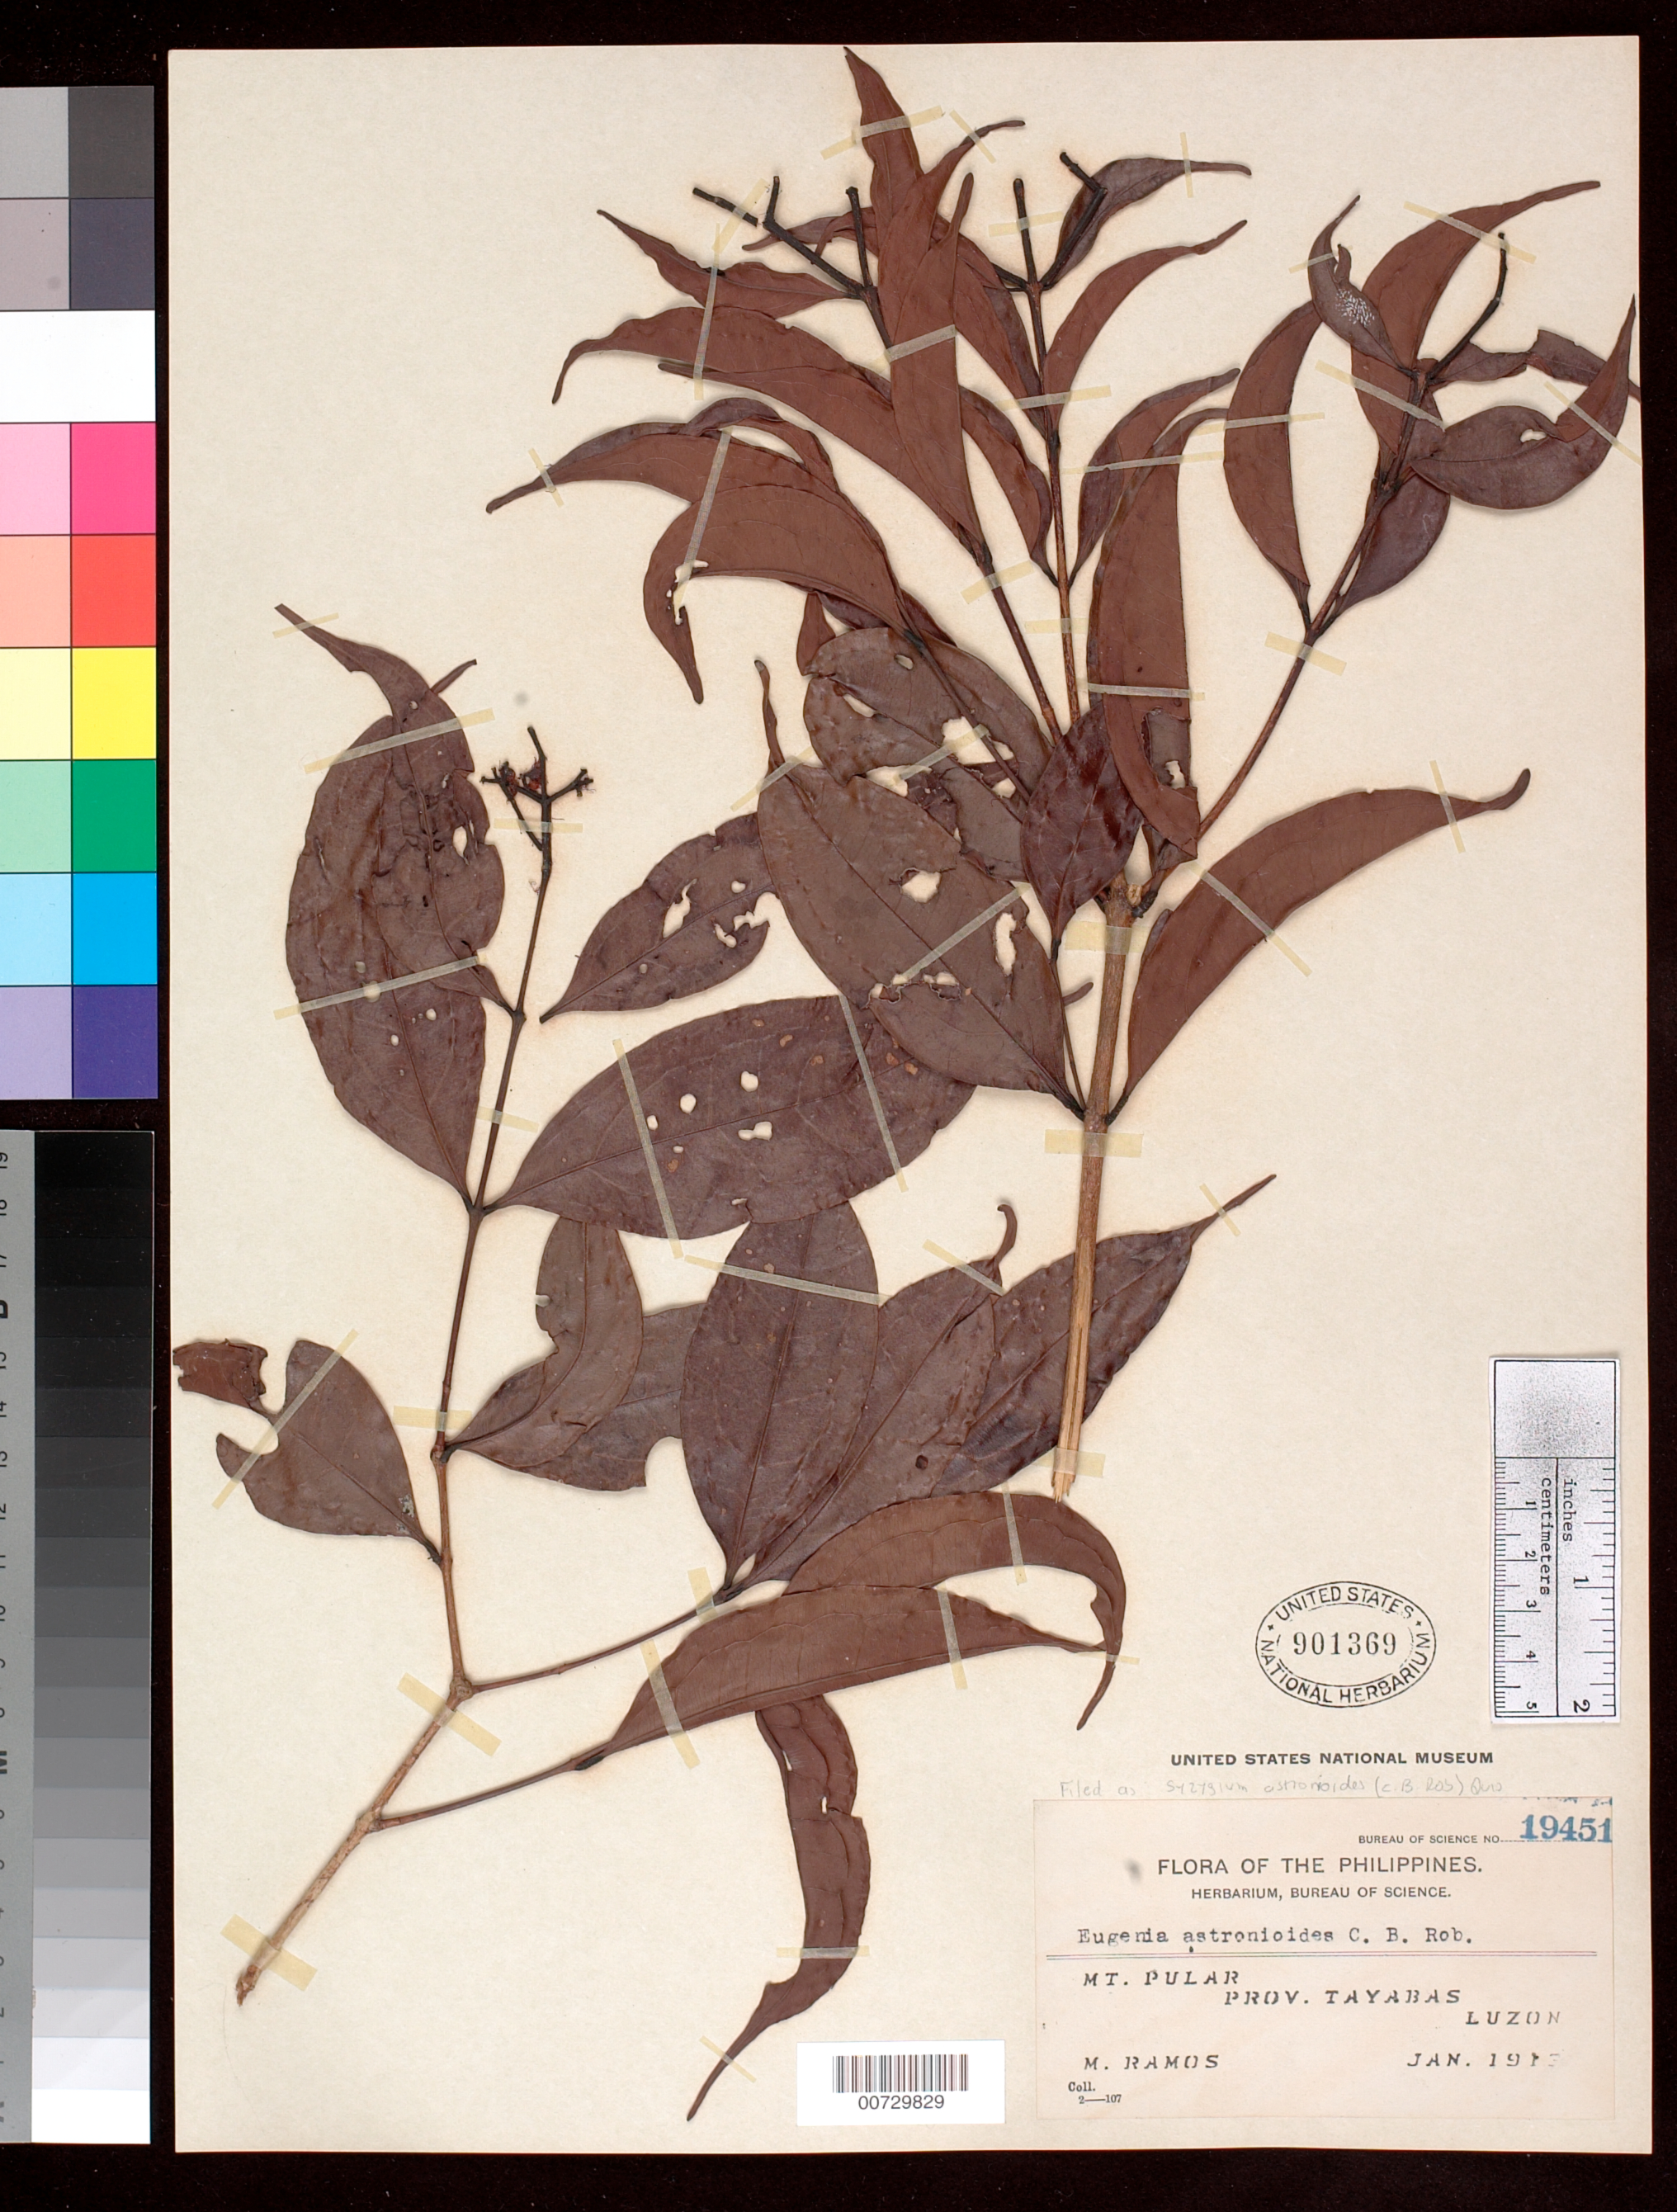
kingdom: Plantae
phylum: Tracheophyta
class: Magnoliopsida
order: Myrtales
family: Myrtaceae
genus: Syzygium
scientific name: Syzygium astronioides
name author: (C.B. Rob.) Merr.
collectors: M. Ramos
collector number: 19451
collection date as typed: Jan 1913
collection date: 1913-01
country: Philippines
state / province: Calabarzon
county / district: Quezon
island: Luzon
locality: Mt. Pular. Tayabas.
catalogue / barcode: US 901369